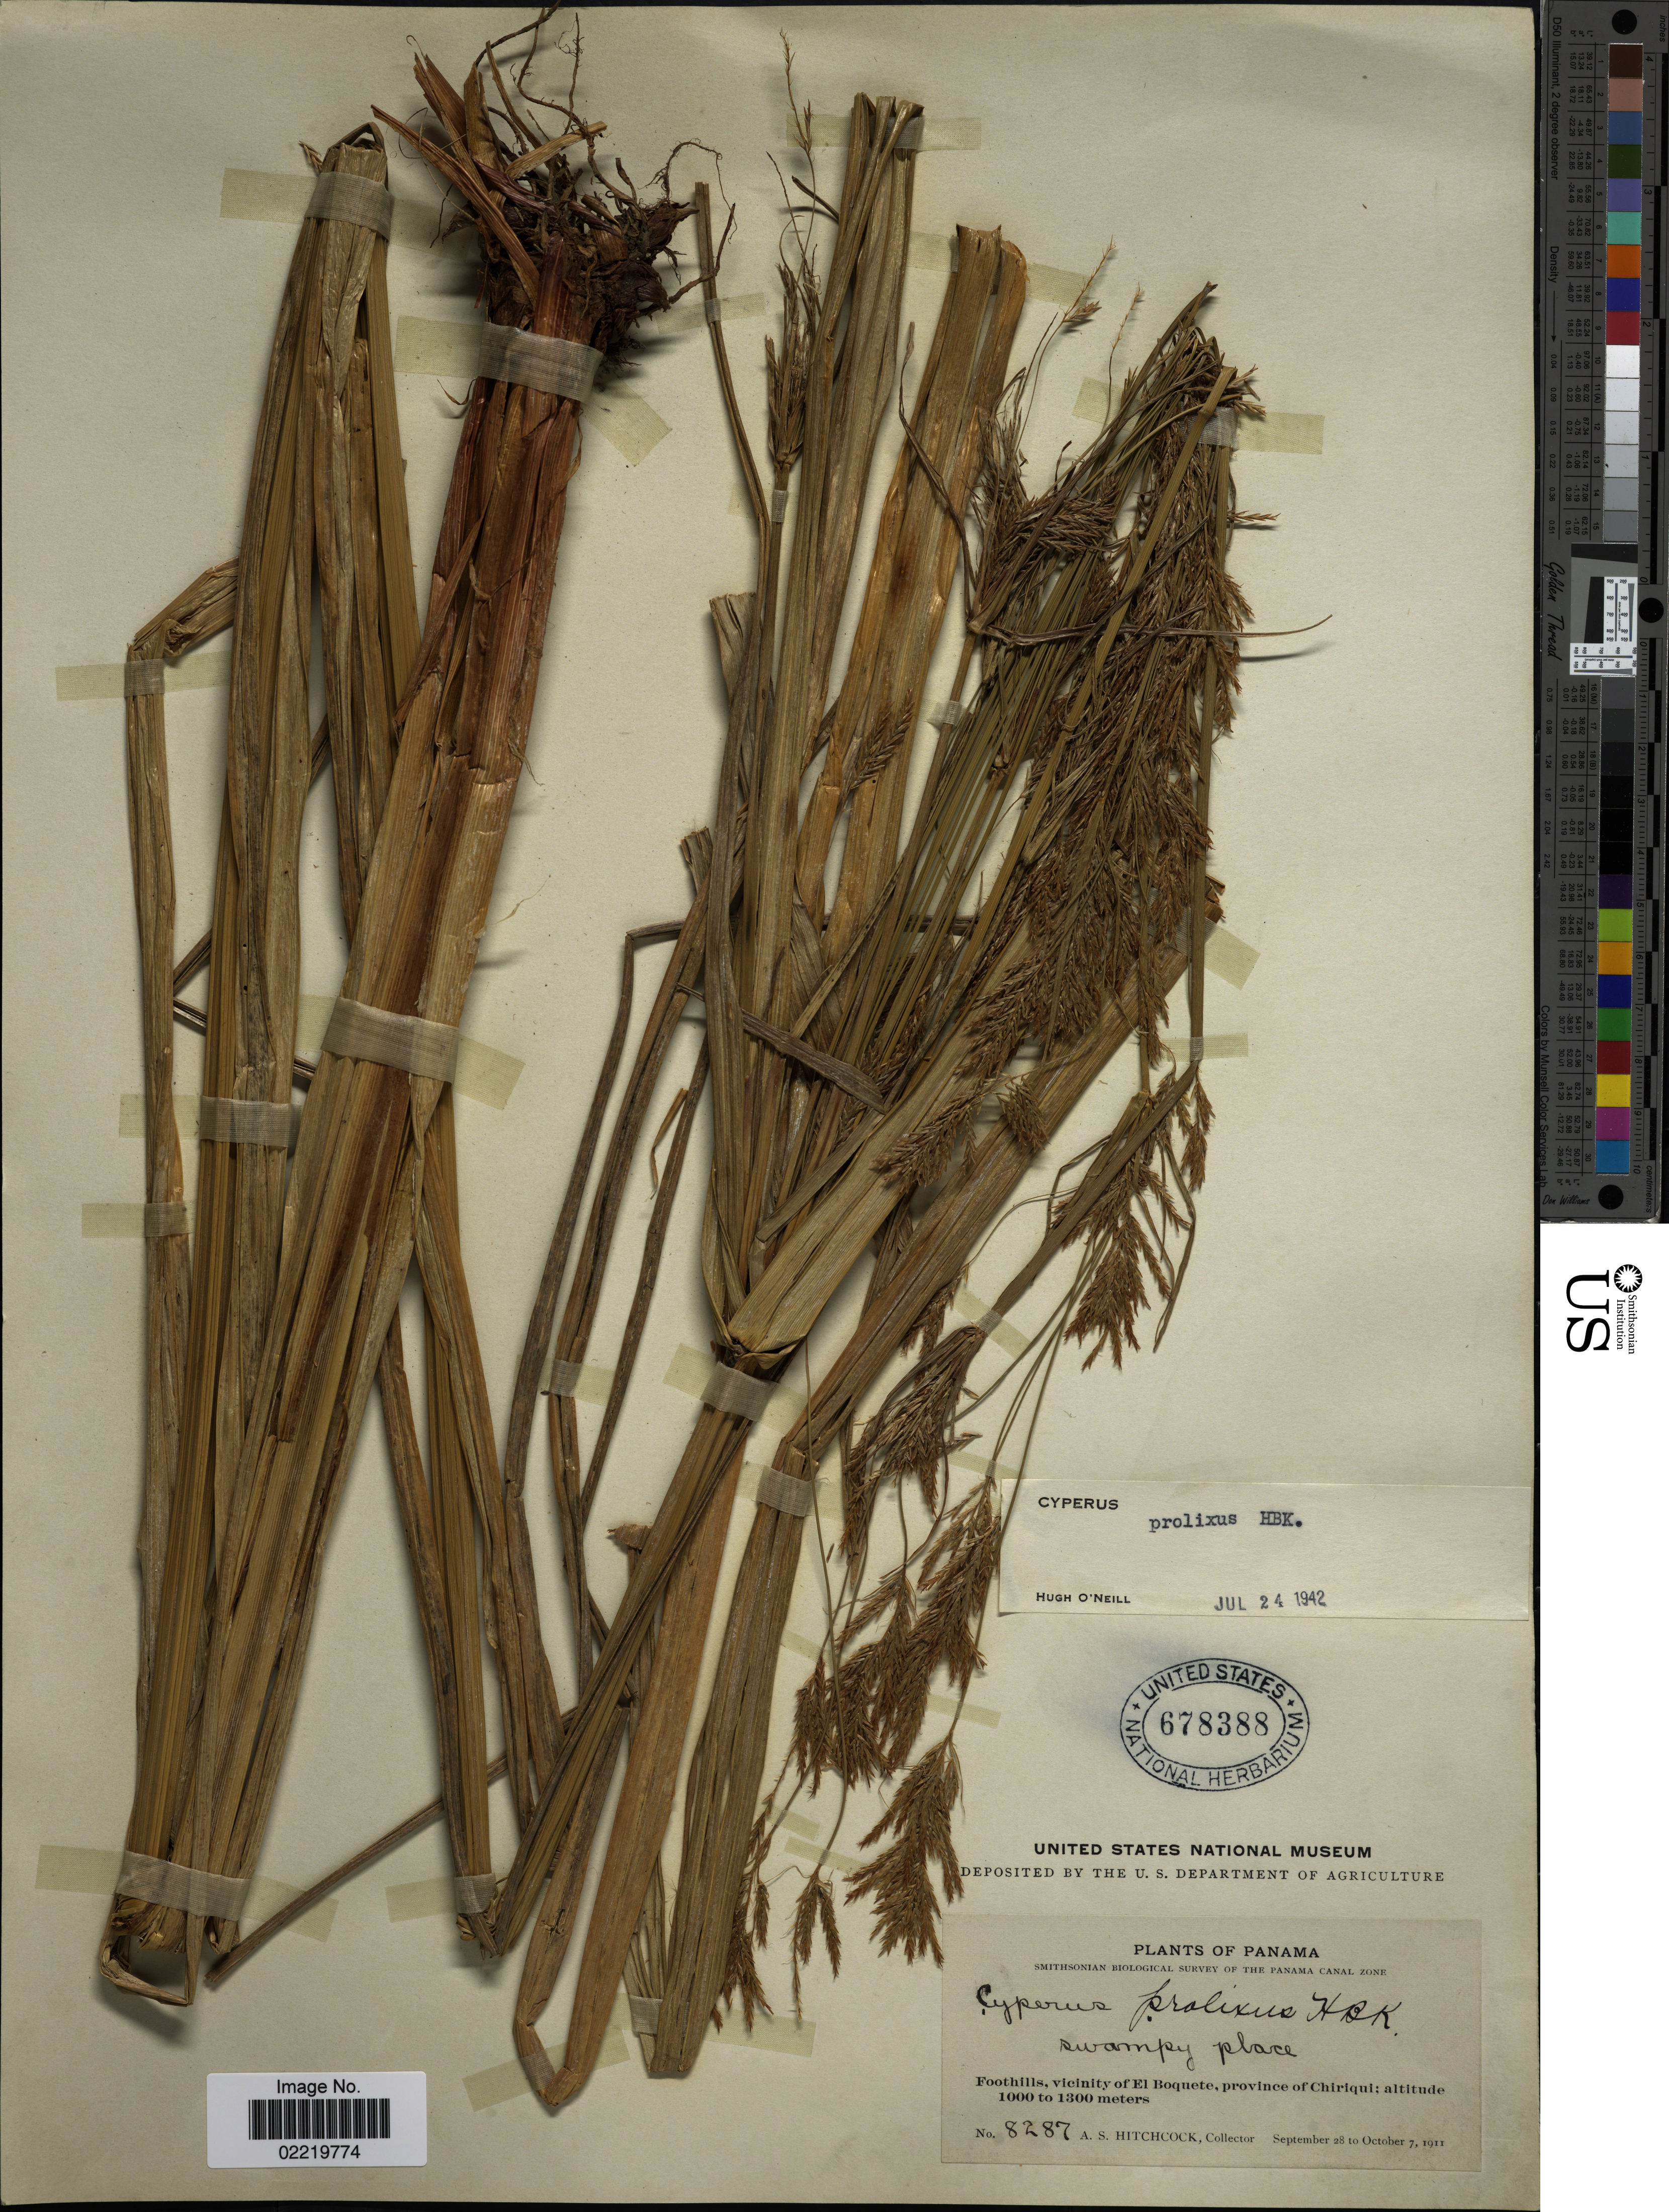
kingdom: Plantae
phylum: Tracheophyta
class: Liliopsida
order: Poales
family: Cyperaceae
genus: Cyperus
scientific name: Cyperus prolixus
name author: Kunth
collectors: A. S. Hitchcock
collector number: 8287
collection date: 1911-09-28/1911-10-07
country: Panama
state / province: Chiriqui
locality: vicinity of El Boquete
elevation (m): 1000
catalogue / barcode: US 678388